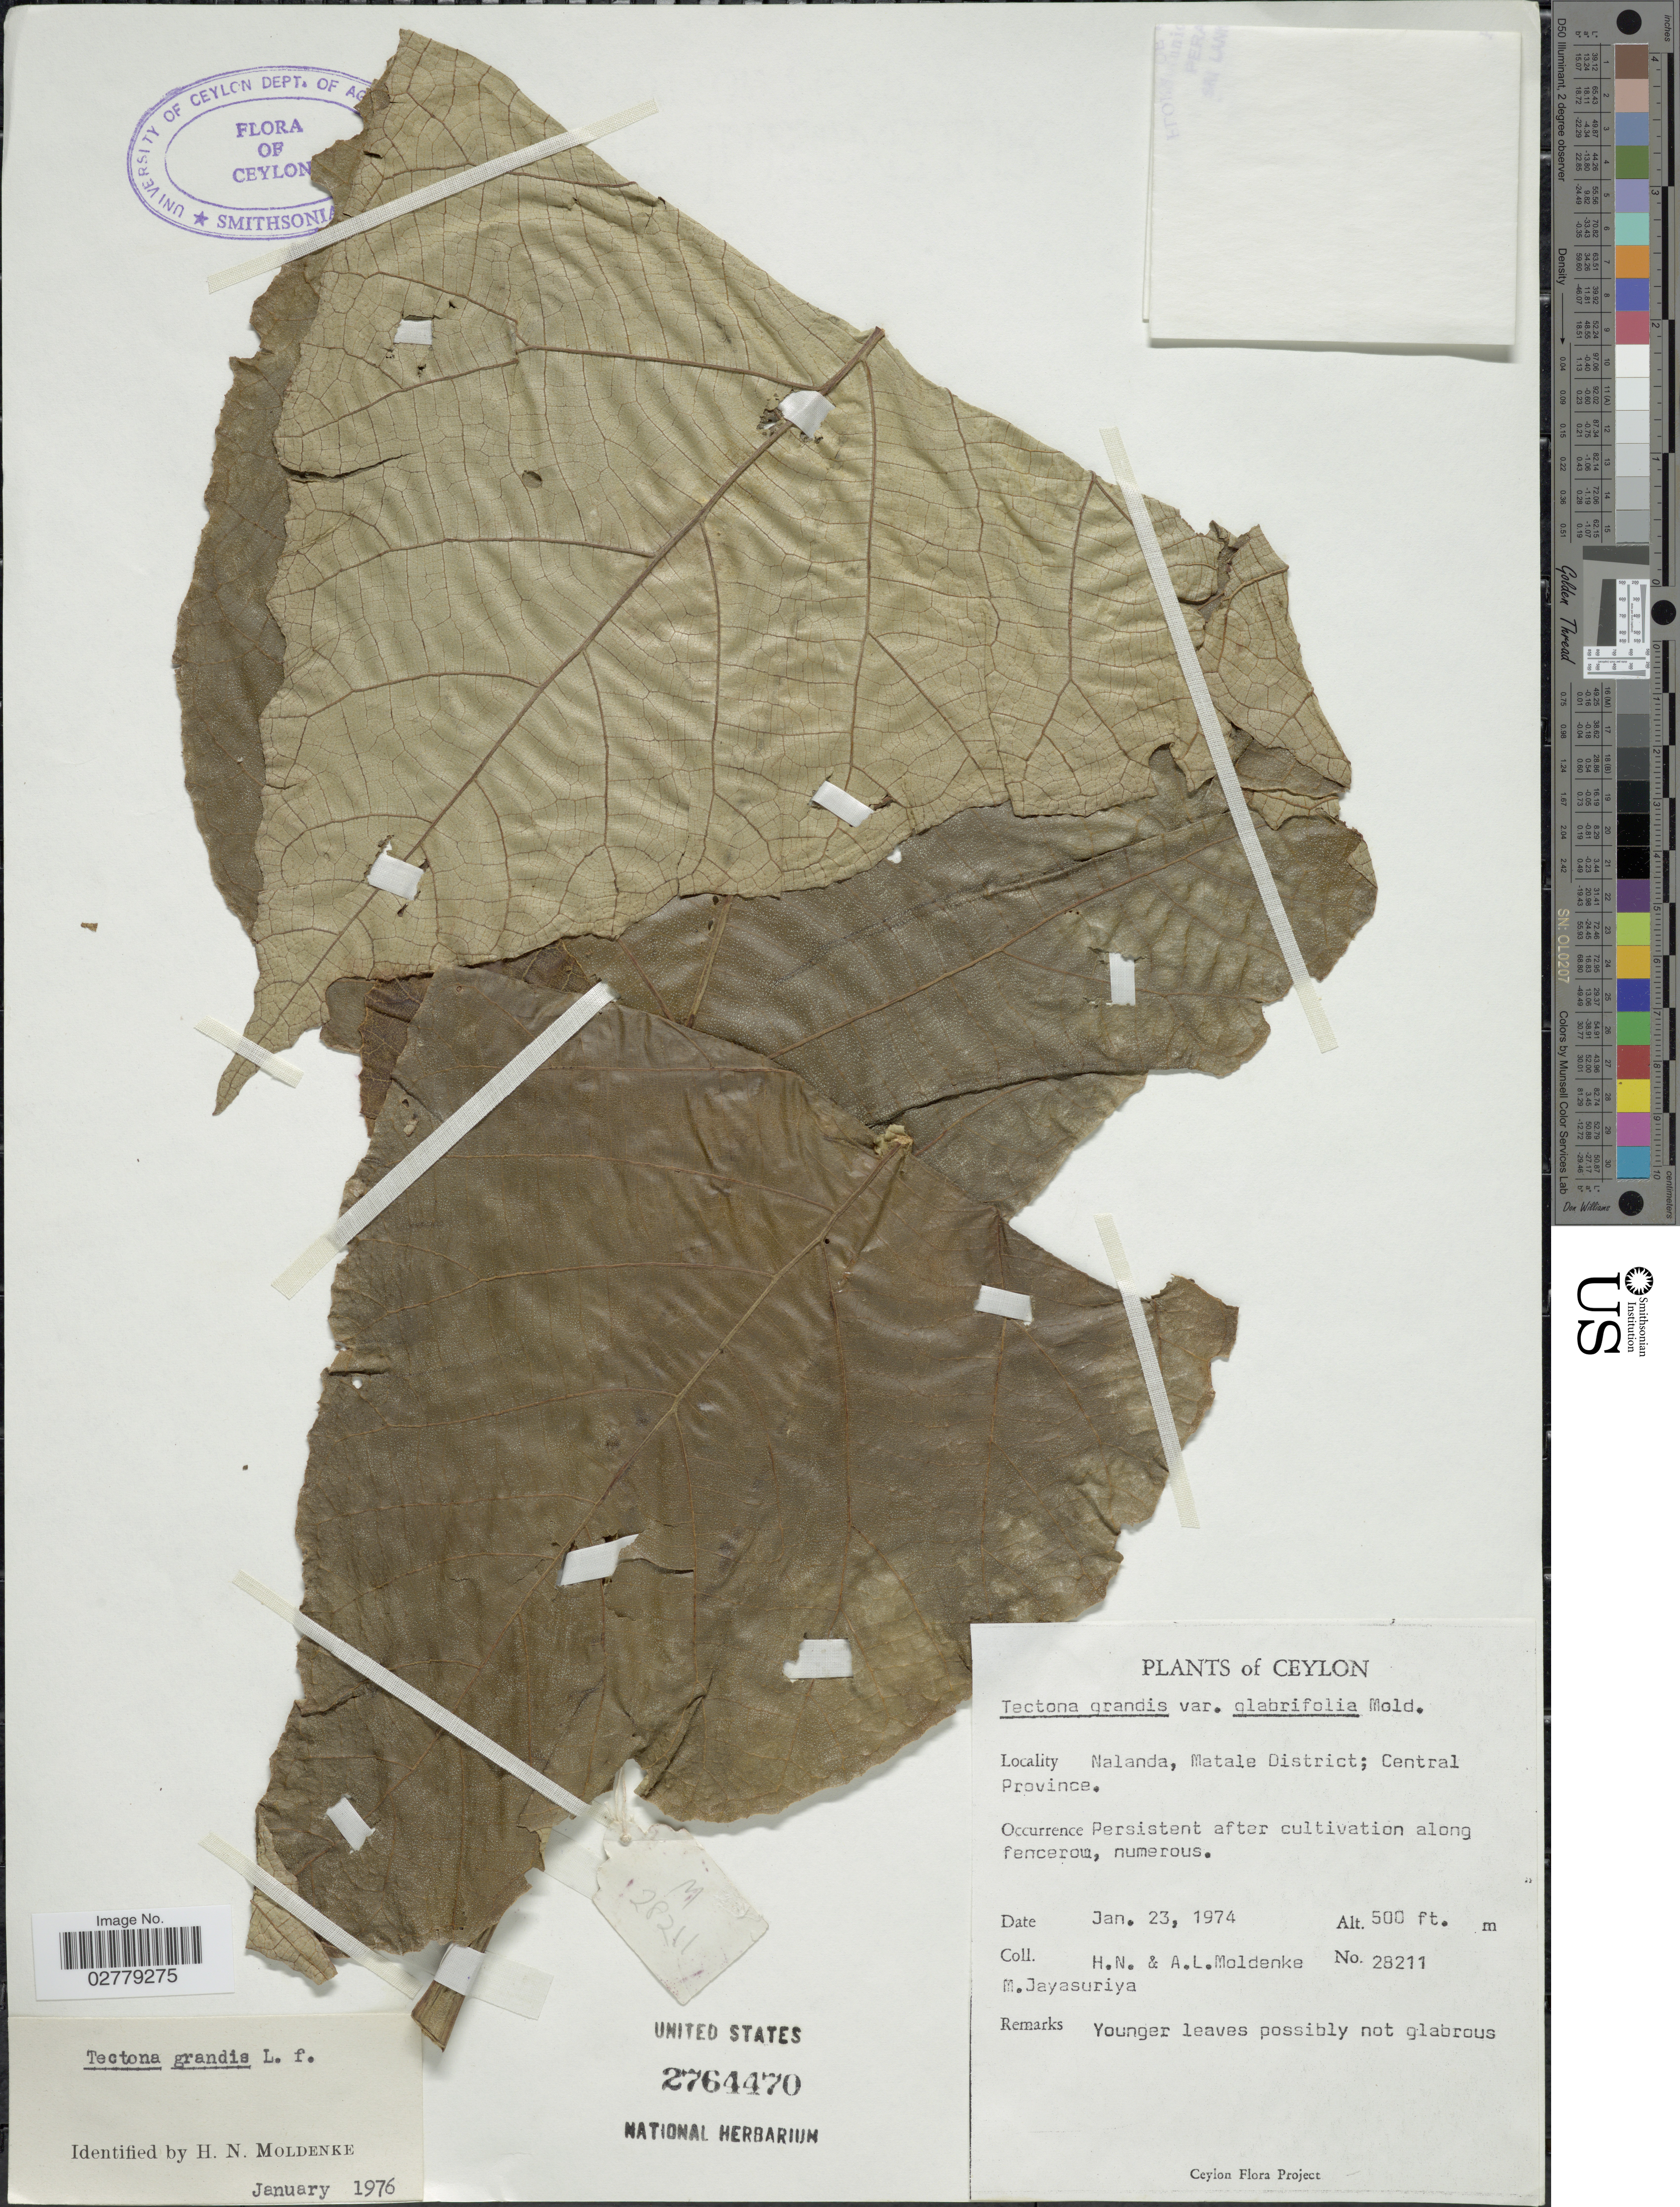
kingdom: Plantae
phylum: Tracheophyta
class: Magnoliopsida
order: Lamiales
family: Lamiaceae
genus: Tectona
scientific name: Tectona grandis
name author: L. f.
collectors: H. N. Moldenke, A. L. Moldenke & M. Jayasuriya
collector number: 28211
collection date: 1974-01-23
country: Sri Lanka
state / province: Central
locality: Ceylon. Nalanda, Matale District.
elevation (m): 152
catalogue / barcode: US 2764470